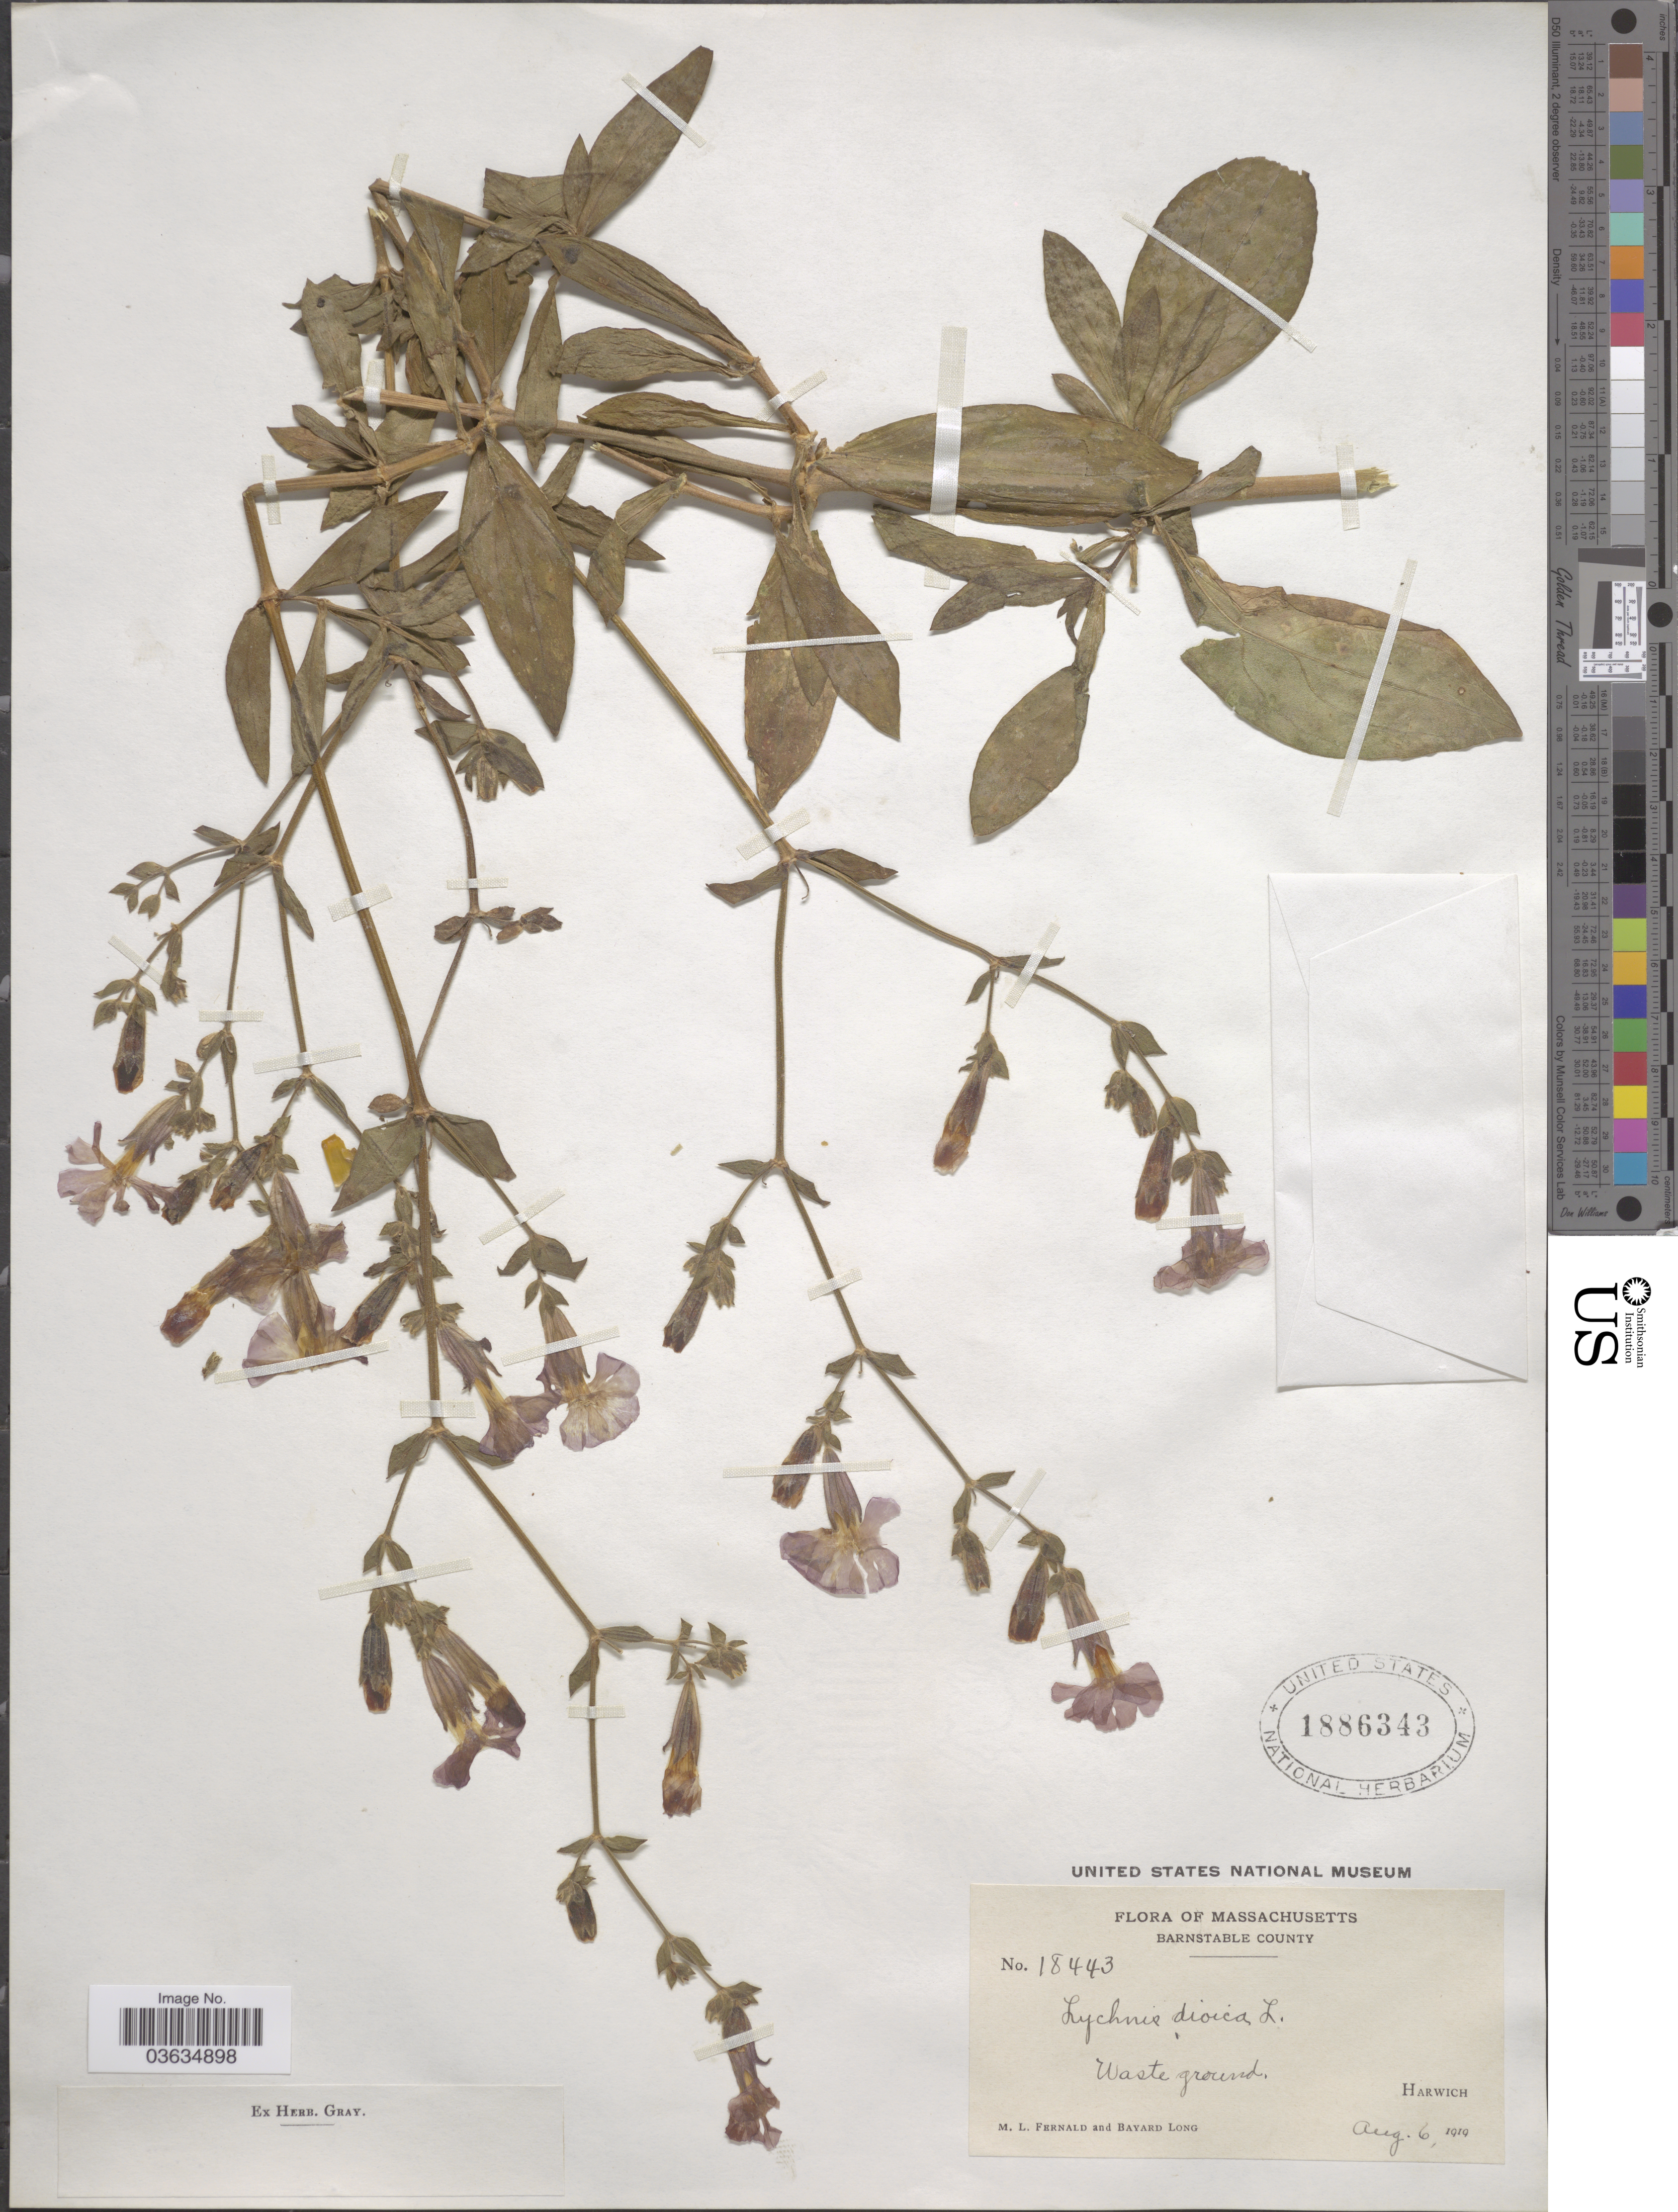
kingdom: Plantae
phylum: Tracheophyta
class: Magnoliopsida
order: Caryophyllales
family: Caryophyllaceae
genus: Silene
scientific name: Silene dioica subsp. dioica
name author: (L.) Clairv.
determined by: Strong, Mark T., (BOT), Smithsonian Institution - National Museum of Natural History (UNITED STATES)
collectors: M. L. Fernald & B. Long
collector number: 18443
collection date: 1919-08-06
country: United States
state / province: Massachusetts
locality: Barnstable County. Harwich.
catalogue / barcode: US 1886343